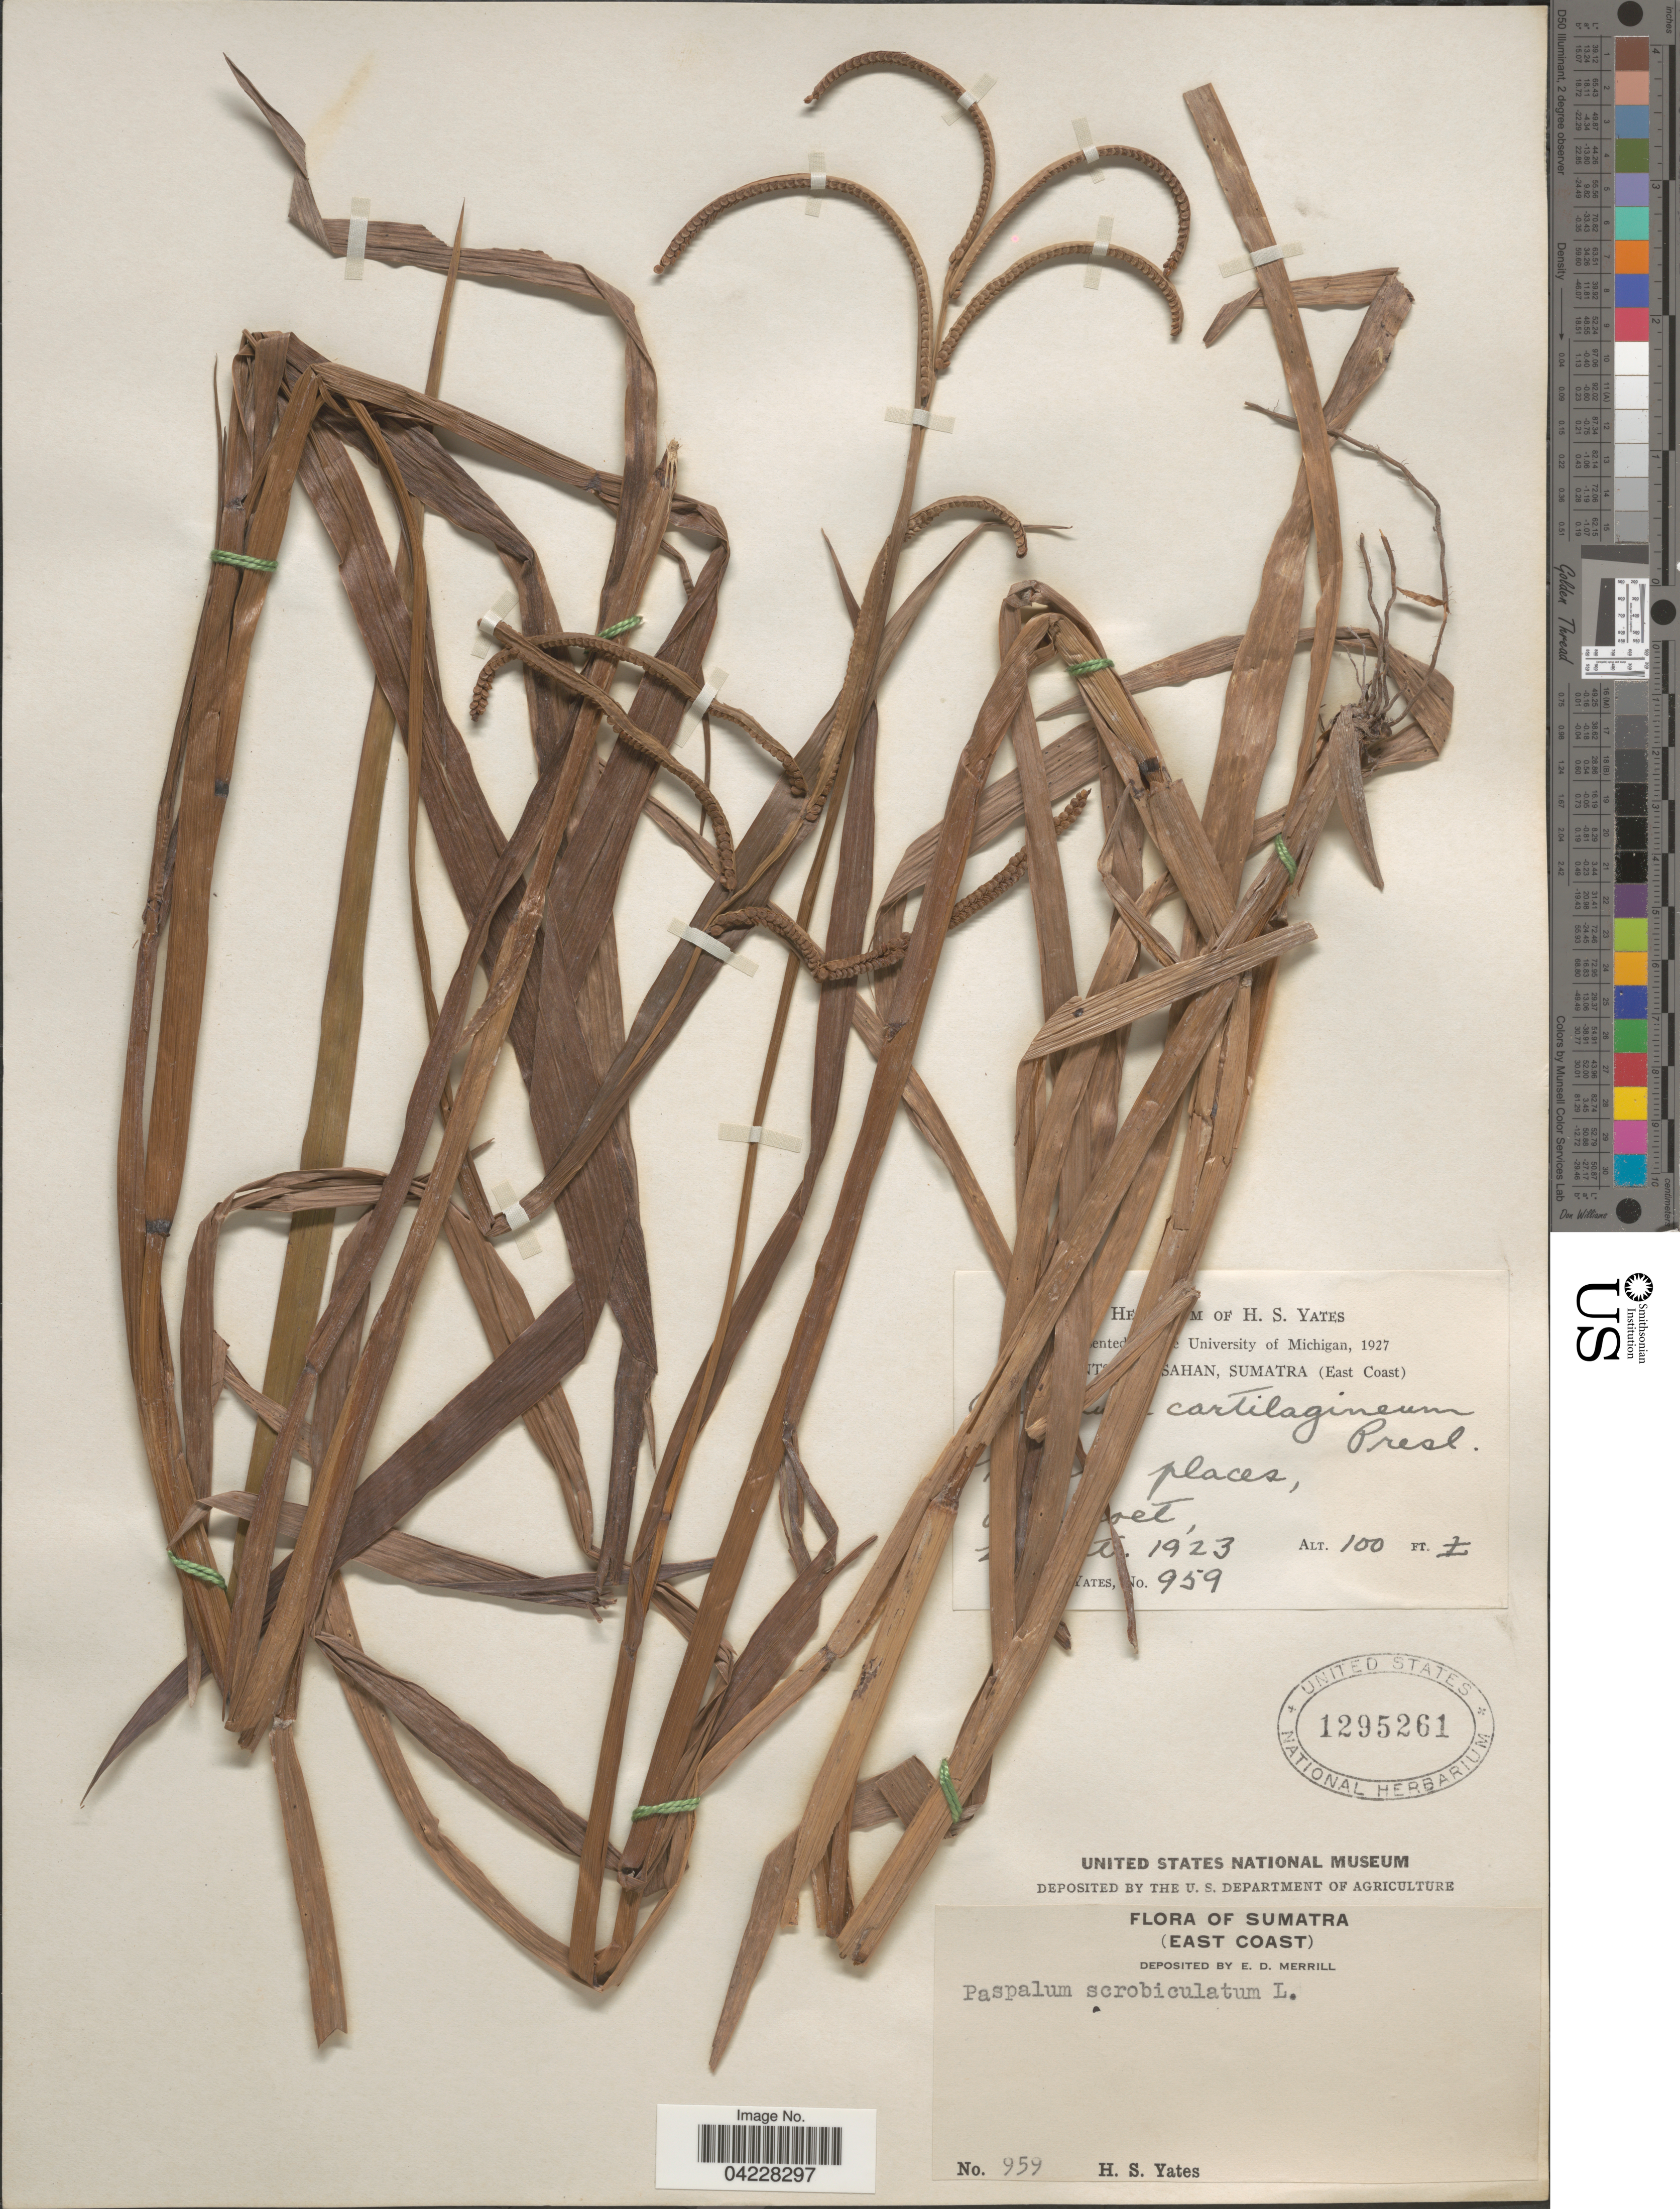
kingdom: Plantae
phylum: Tracheophyta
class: Liliopsida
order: Poales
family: Poaceae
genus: Paspalum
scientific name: Paspalum sp.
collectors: H. S. Yates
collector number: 959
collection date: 1923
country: Indonesia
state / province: Sumatra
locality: (East Coast). [illegible text] places, [illegible text]oet.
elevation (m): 30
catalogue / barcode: US 1295261